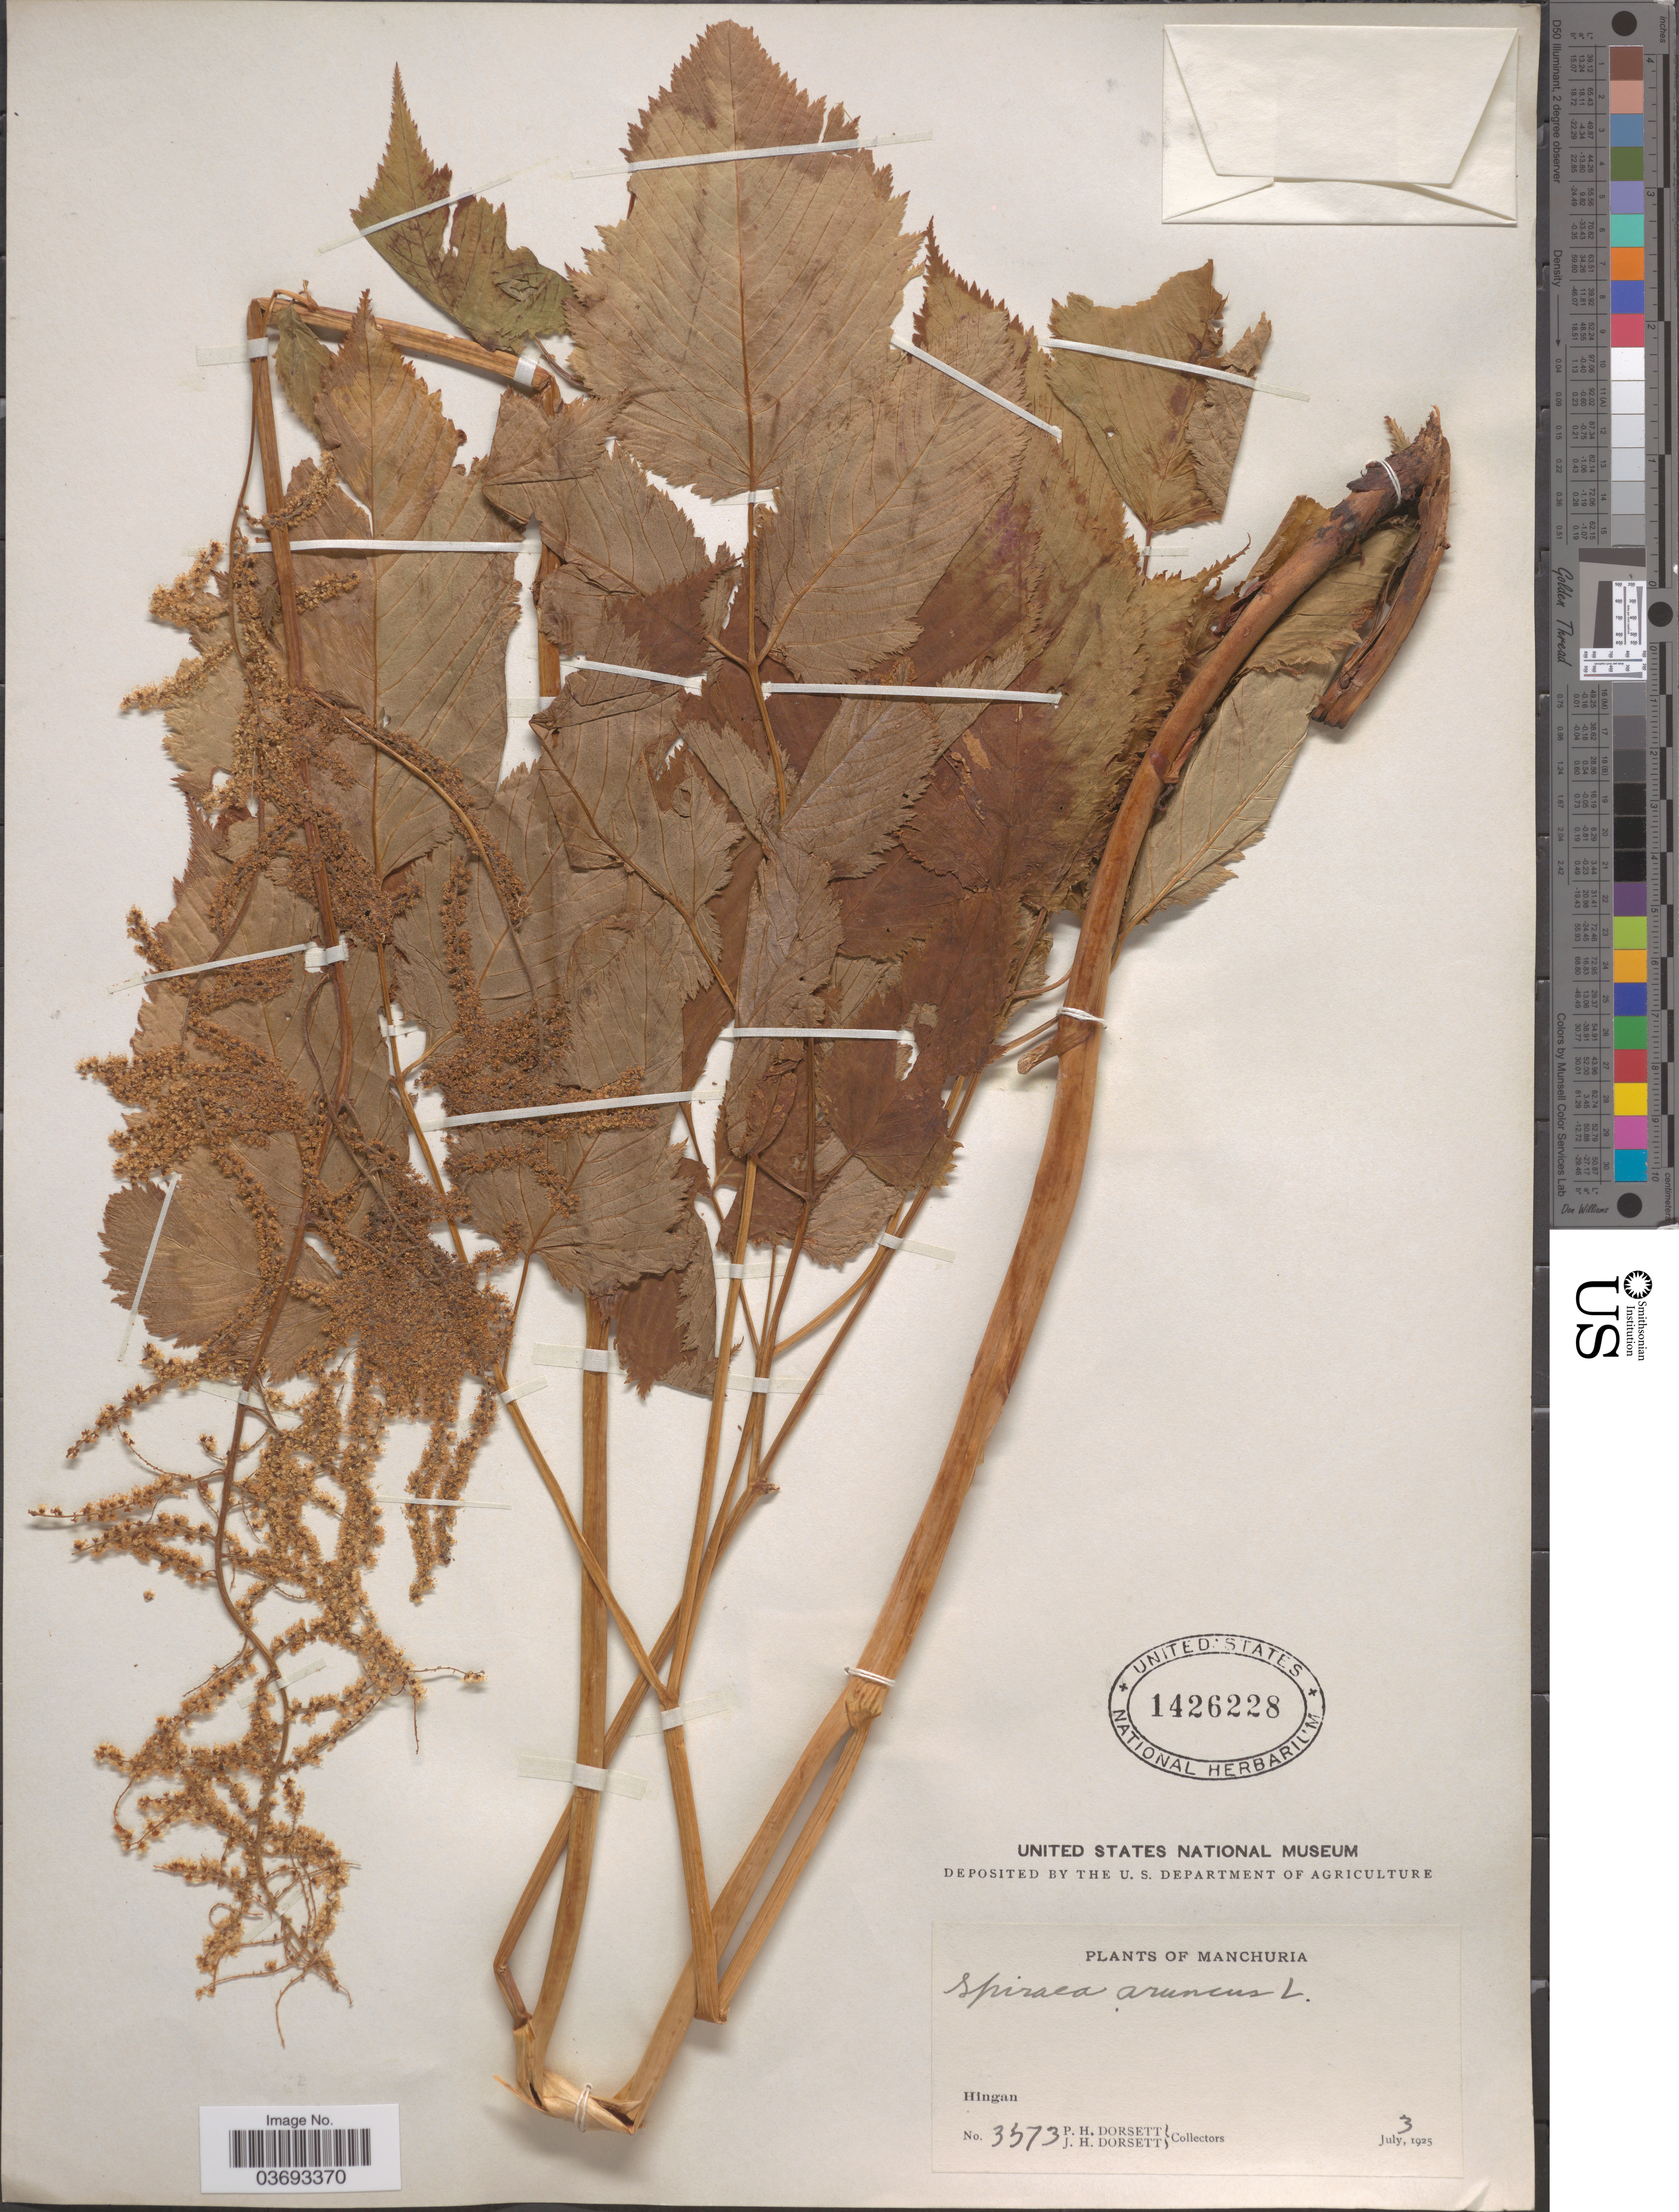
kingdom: Plantae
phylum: Tracheophyta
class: Magnoliopsida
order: Rosales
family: Rosaceae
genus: Spiraea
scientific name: Spiraea aruncus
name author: L.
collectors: P. H. Dorsett & J. Dorsett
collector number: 3573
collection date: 1925-07-03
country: China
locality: Manchuria. Hingan.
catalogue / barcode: US 1426228